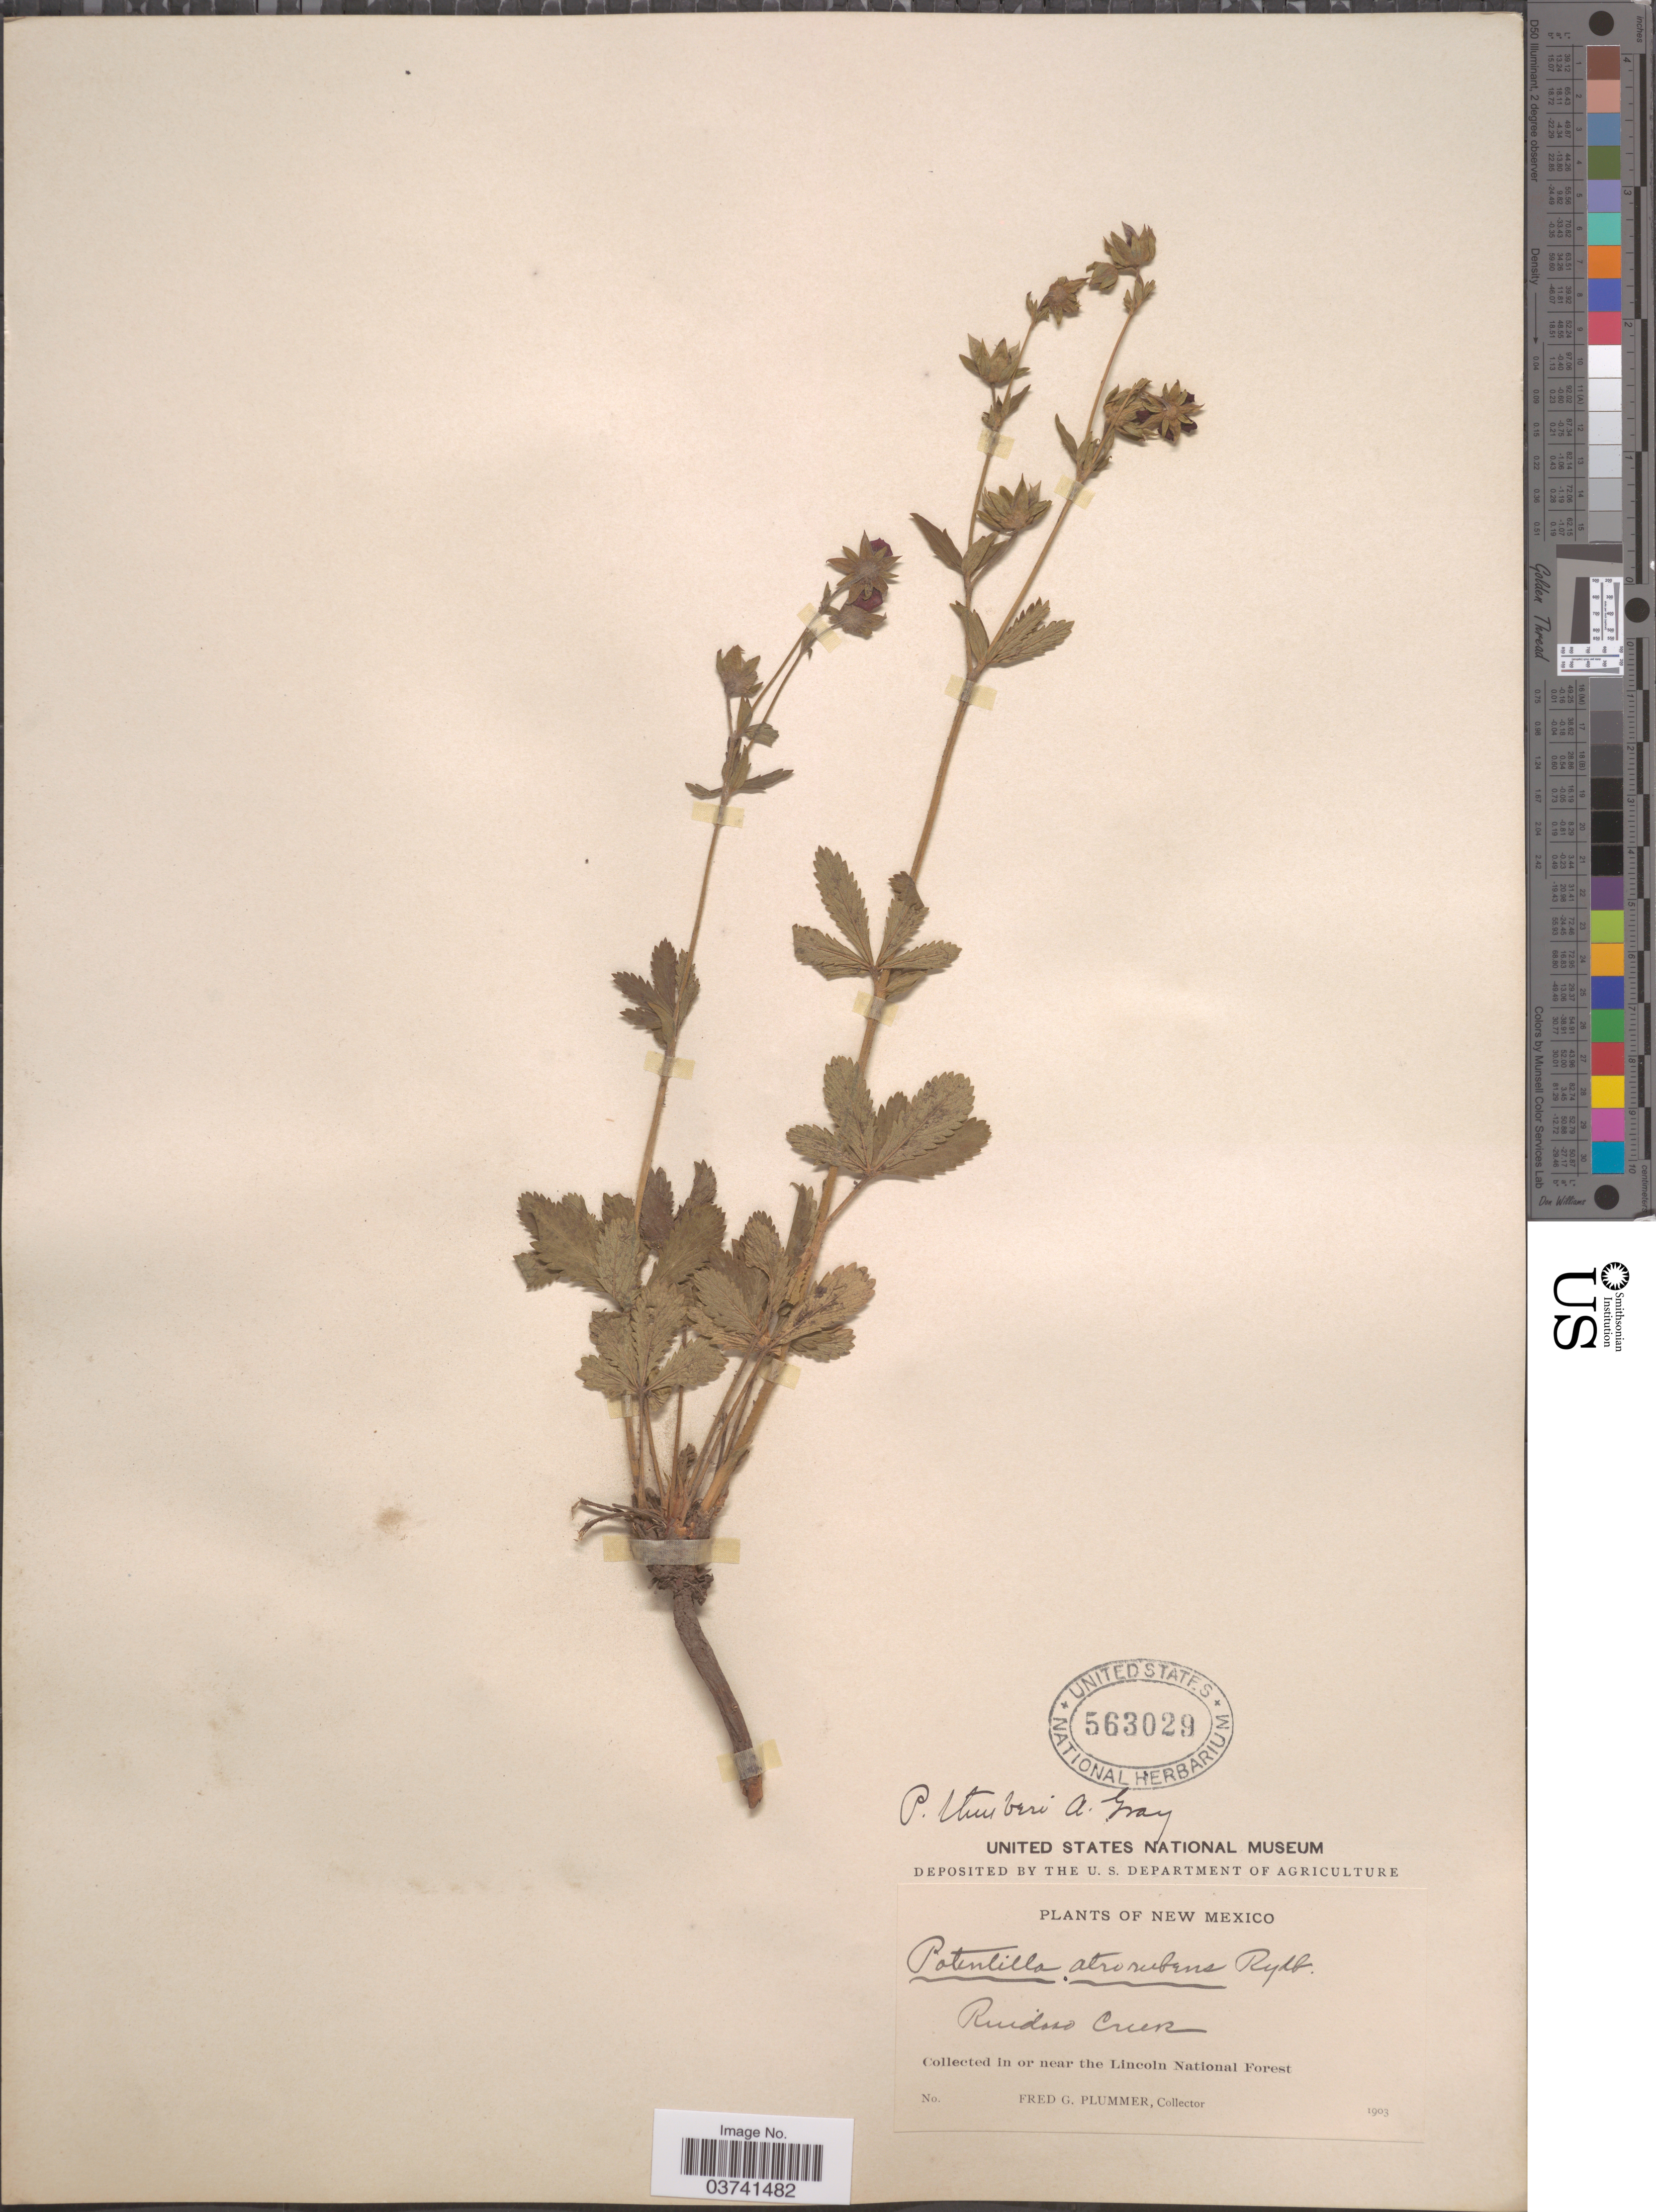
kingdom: Plantae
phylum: Tracheophyta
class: Magnoliopsida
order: Rosales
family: Rosaceae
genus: Potentilla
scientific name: Potentilla thurberi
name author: A. Gray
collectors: F. Plummer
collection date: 1903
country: United States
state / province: New Mexico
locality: Ruidoso Creek. In or near the Lincoln National Forest.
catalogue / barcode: US 563029